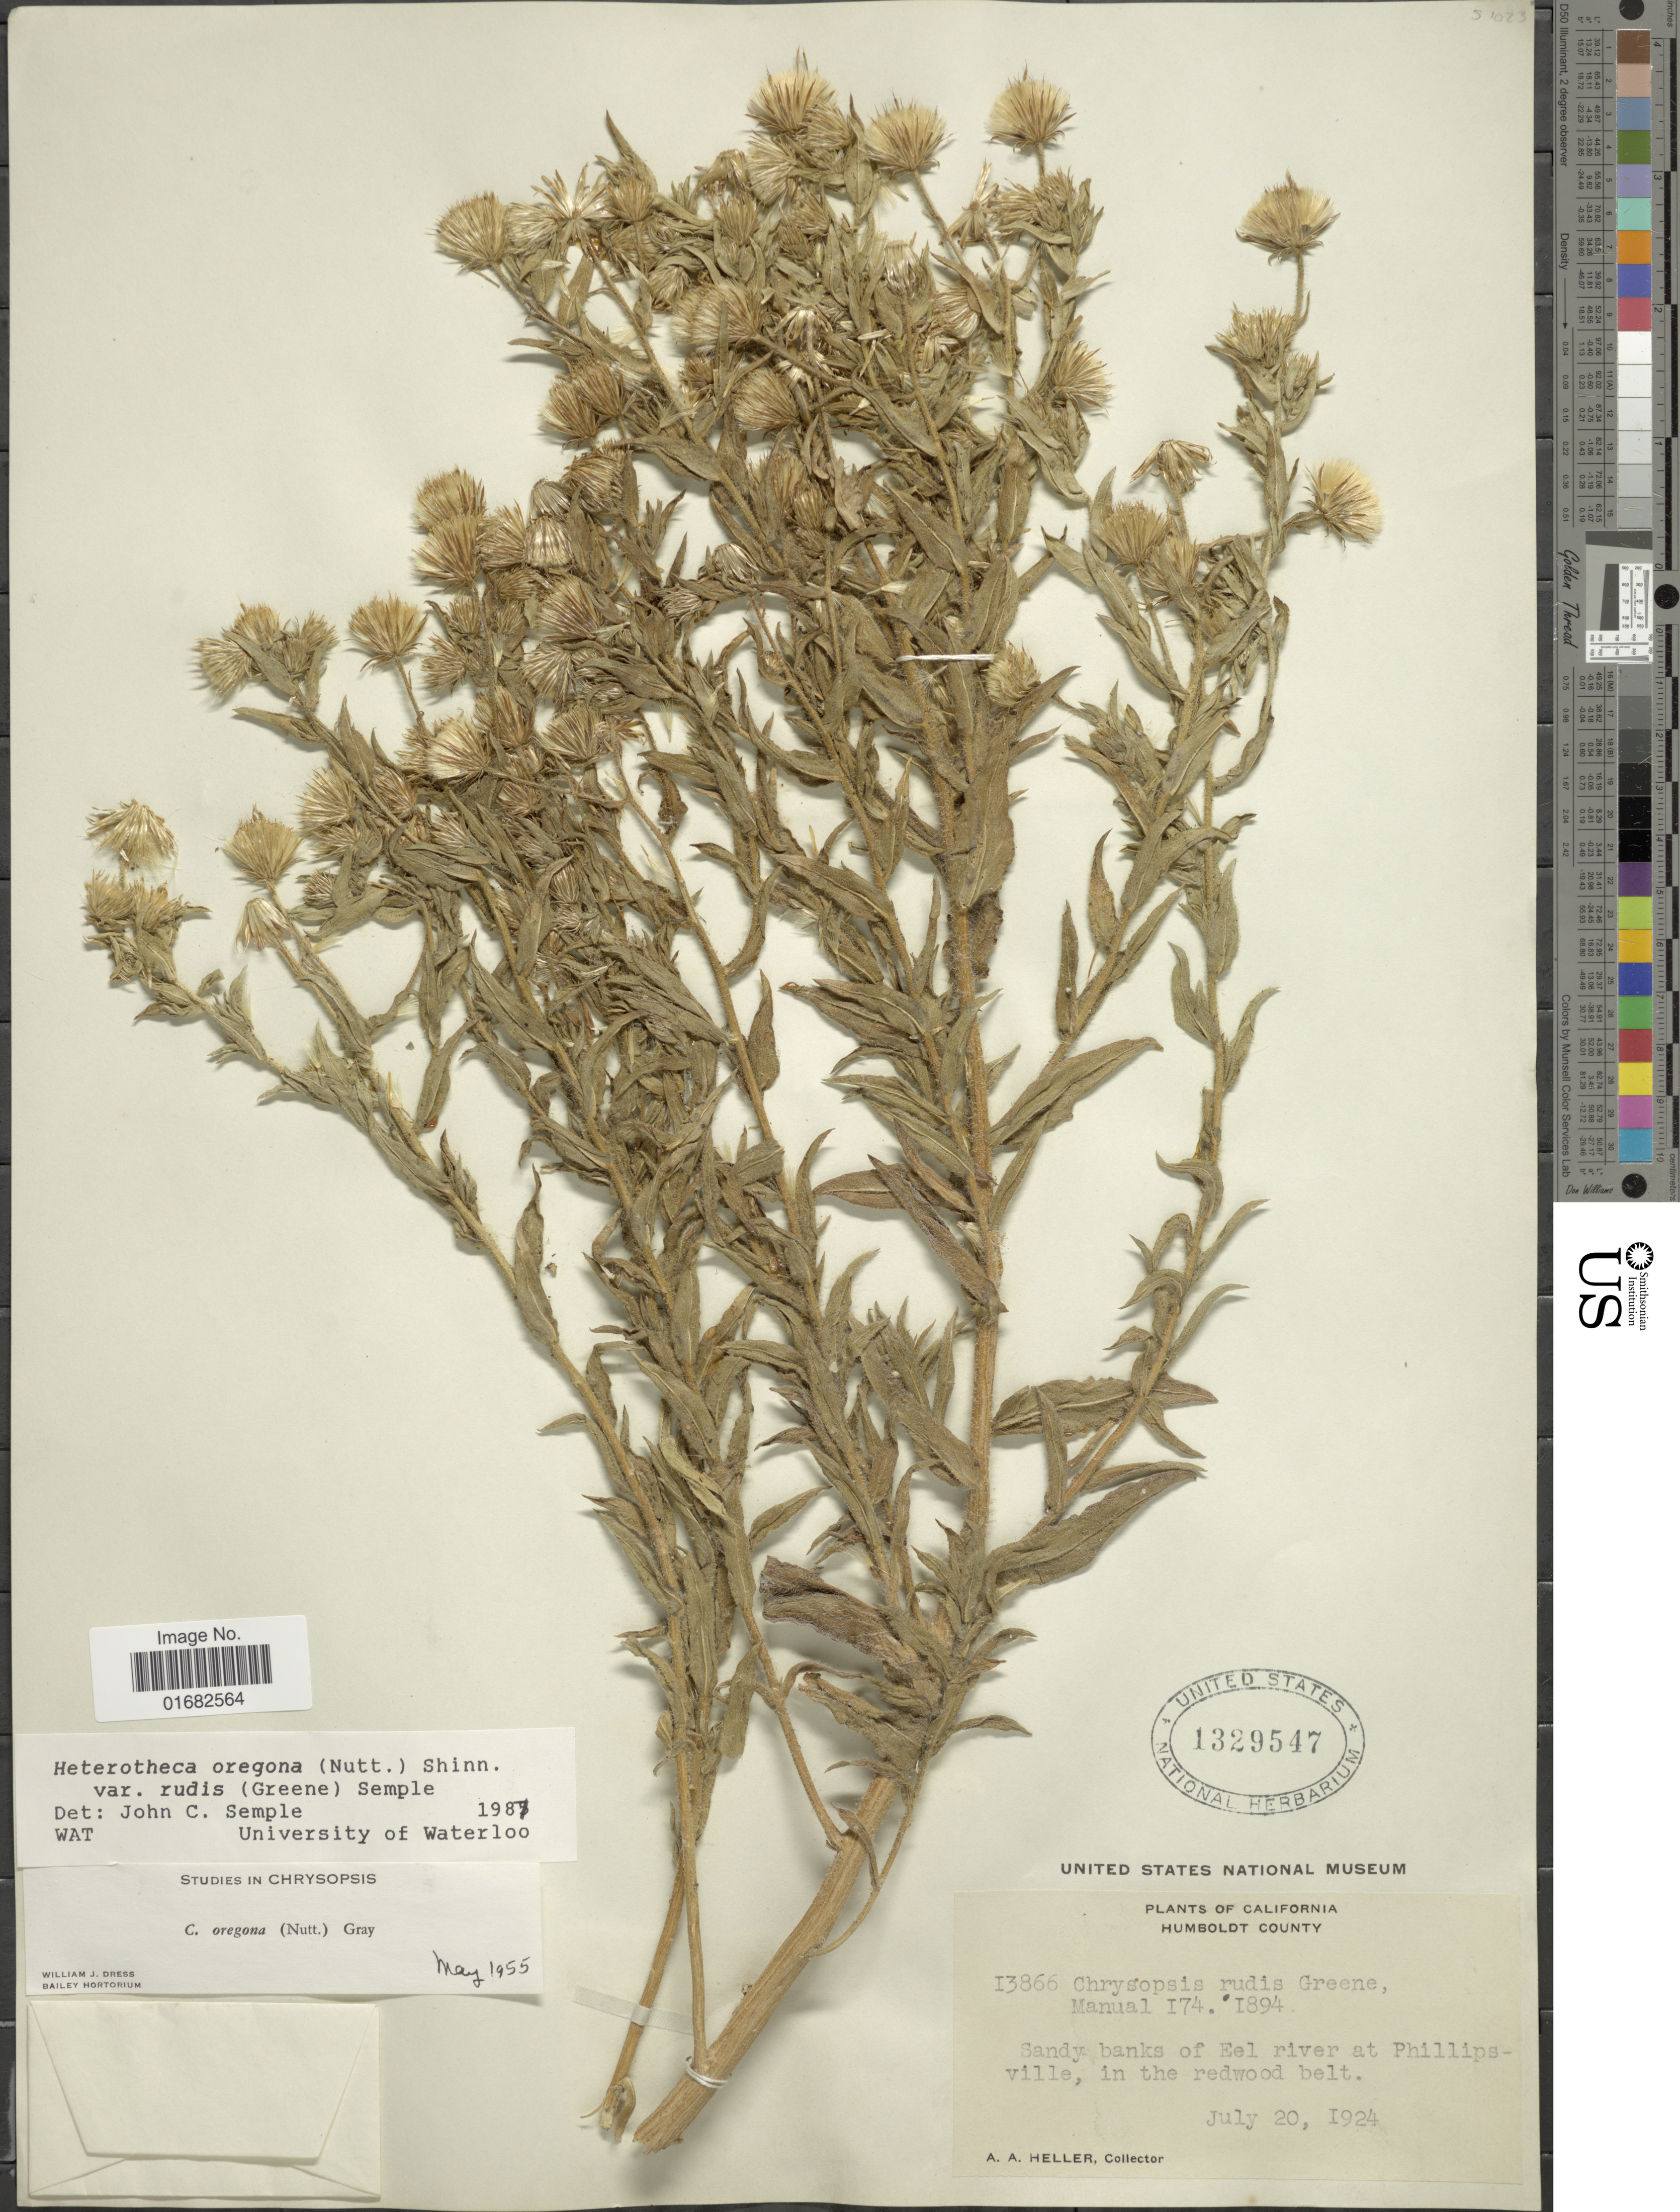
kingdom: Plantae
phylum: Tracheophyta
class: Magnoliopsida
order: Asterales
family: Asteraceae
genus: Heterotheca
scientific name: Heterotheca oregona var. rudis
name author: (Greene) Semple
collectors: A. A. Heller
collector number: I3866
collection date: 1924-07-20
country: United States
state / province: California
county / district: Humboldt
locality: Humboldt County. Eel river at Phillipsville, in the redwood belt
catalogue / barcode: US 1329547